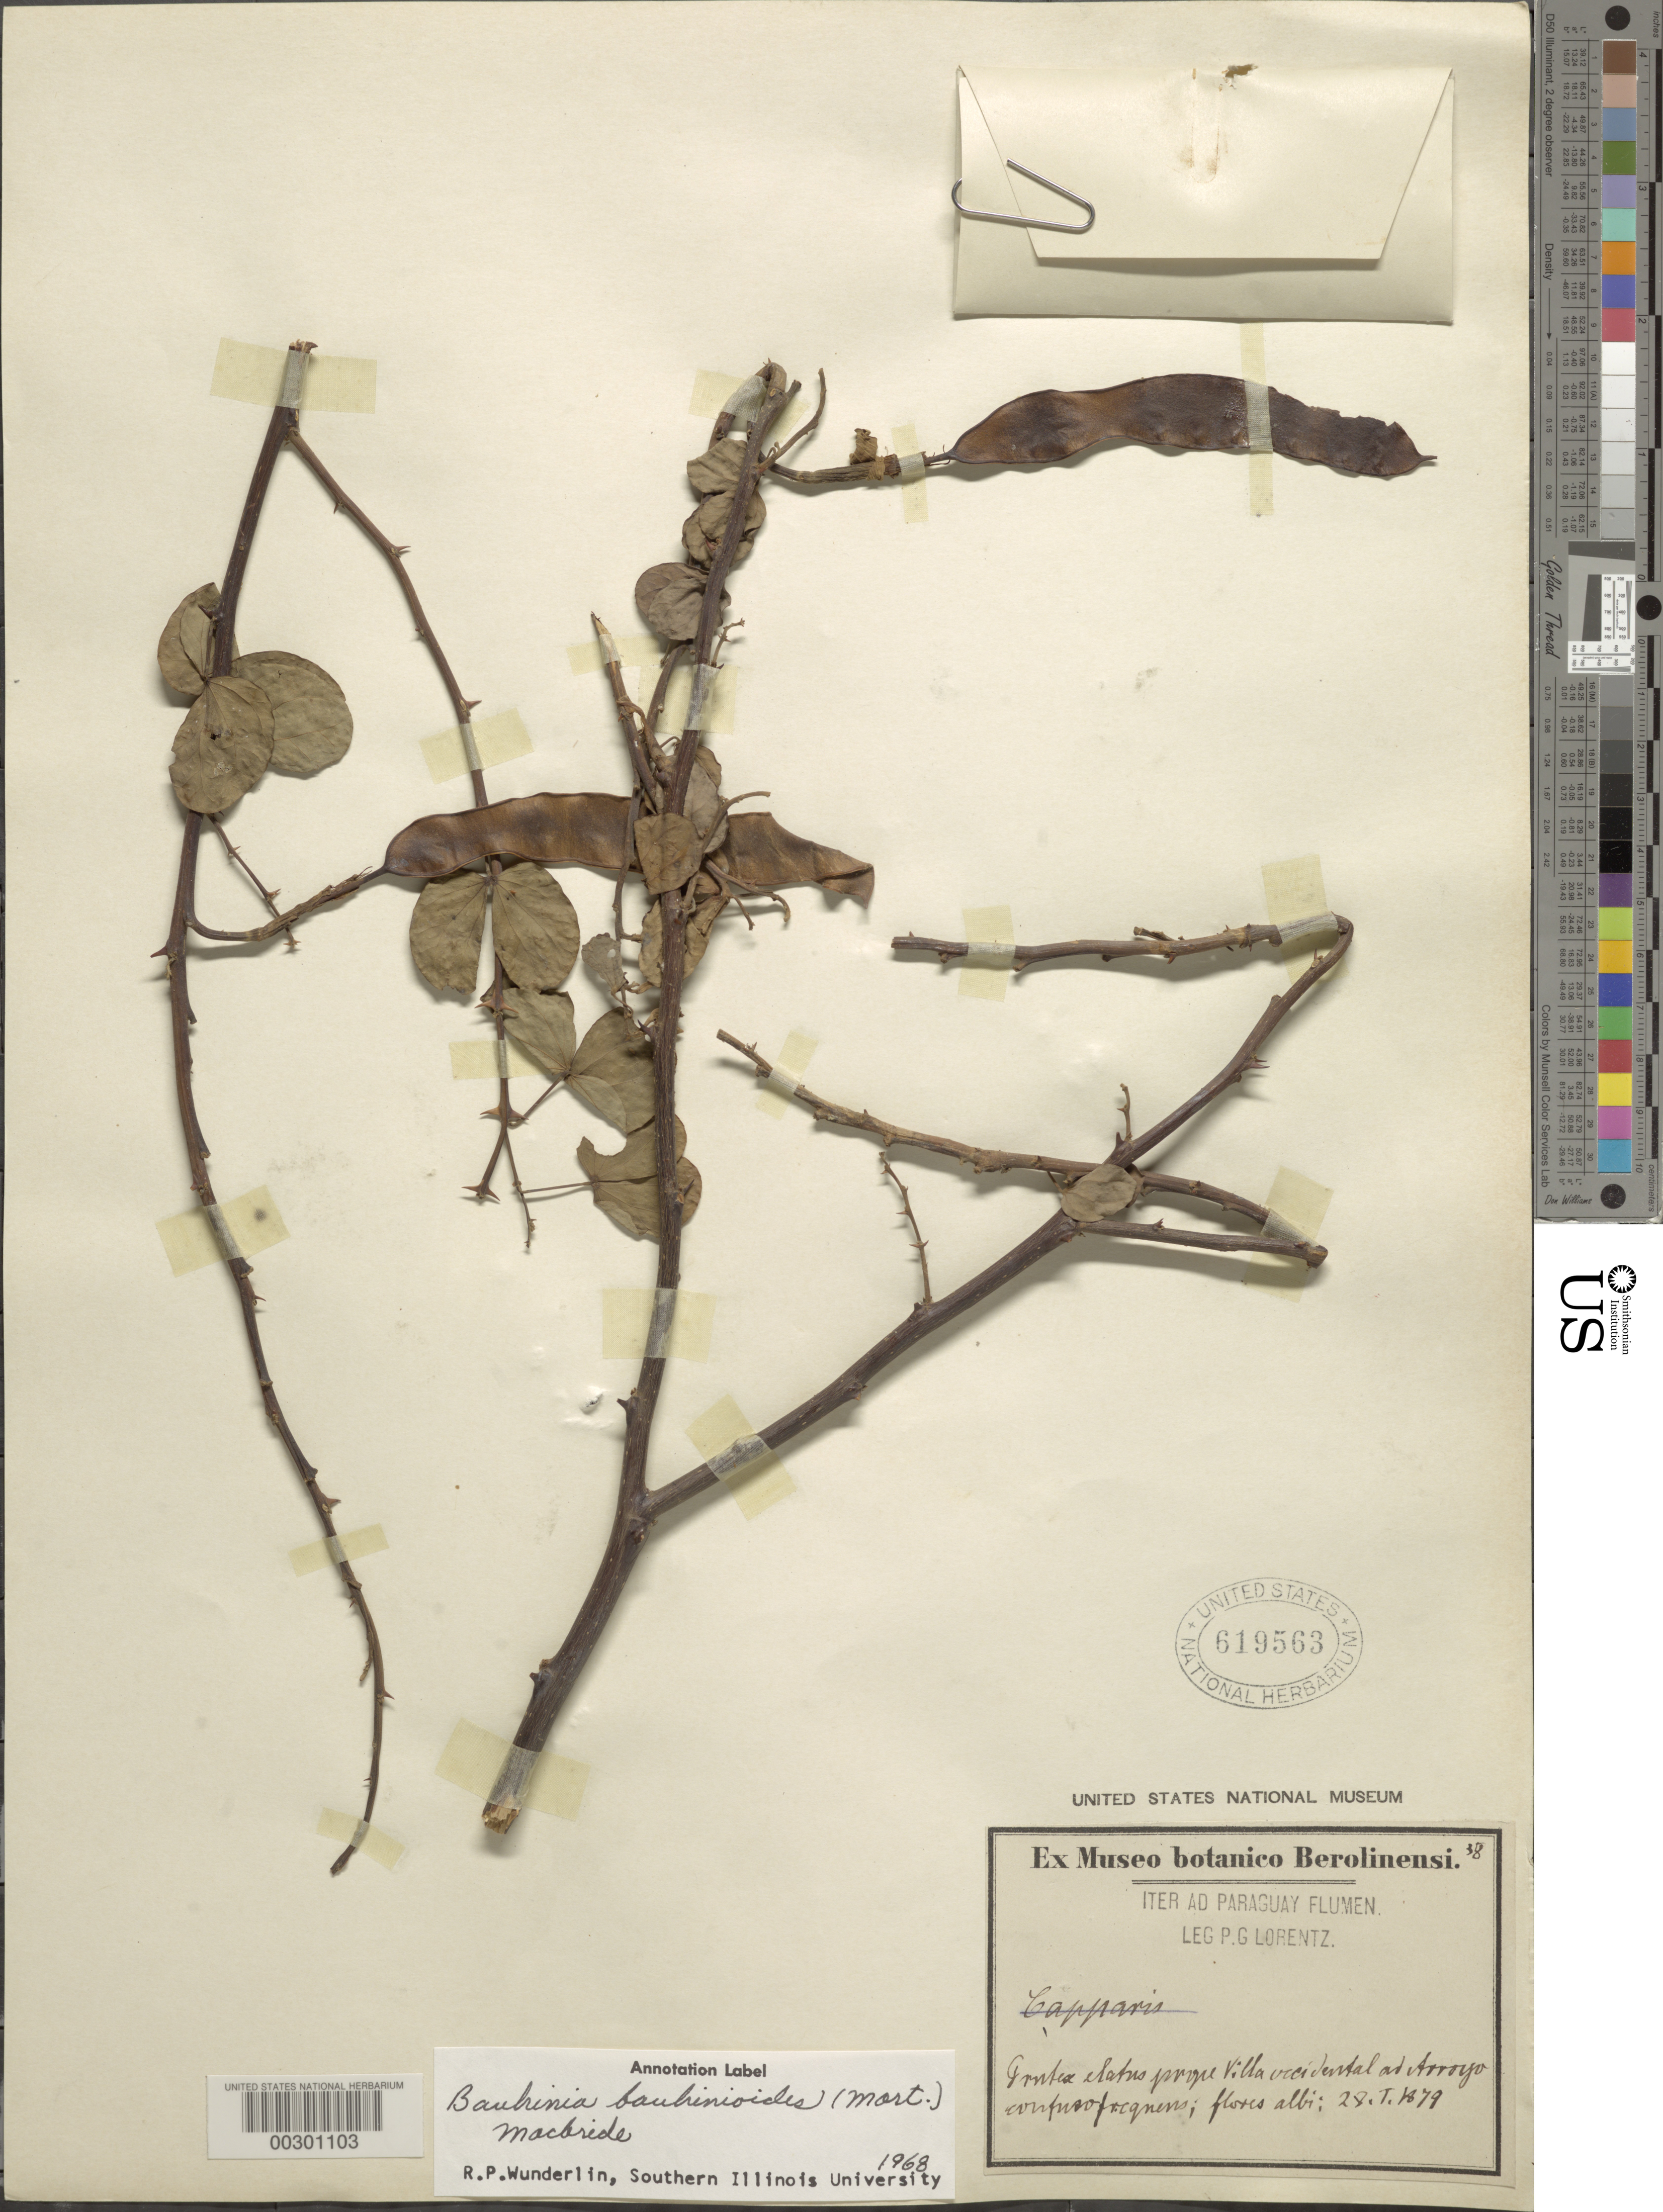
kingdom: Plantae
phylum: Tracheophyta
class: Magnoliopsida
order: Fabales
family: Fabaceae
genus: Bauhinia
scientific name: Bauhinia bauhinioides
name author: (Mart.) J.F. Macbr.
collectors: P. G. Lorentz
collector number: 38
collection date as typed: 28 Jan 1879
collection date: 1879-01-28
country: Paraguay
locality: Along rio paraguay, near villa e to arroyo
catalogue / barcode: US 619563